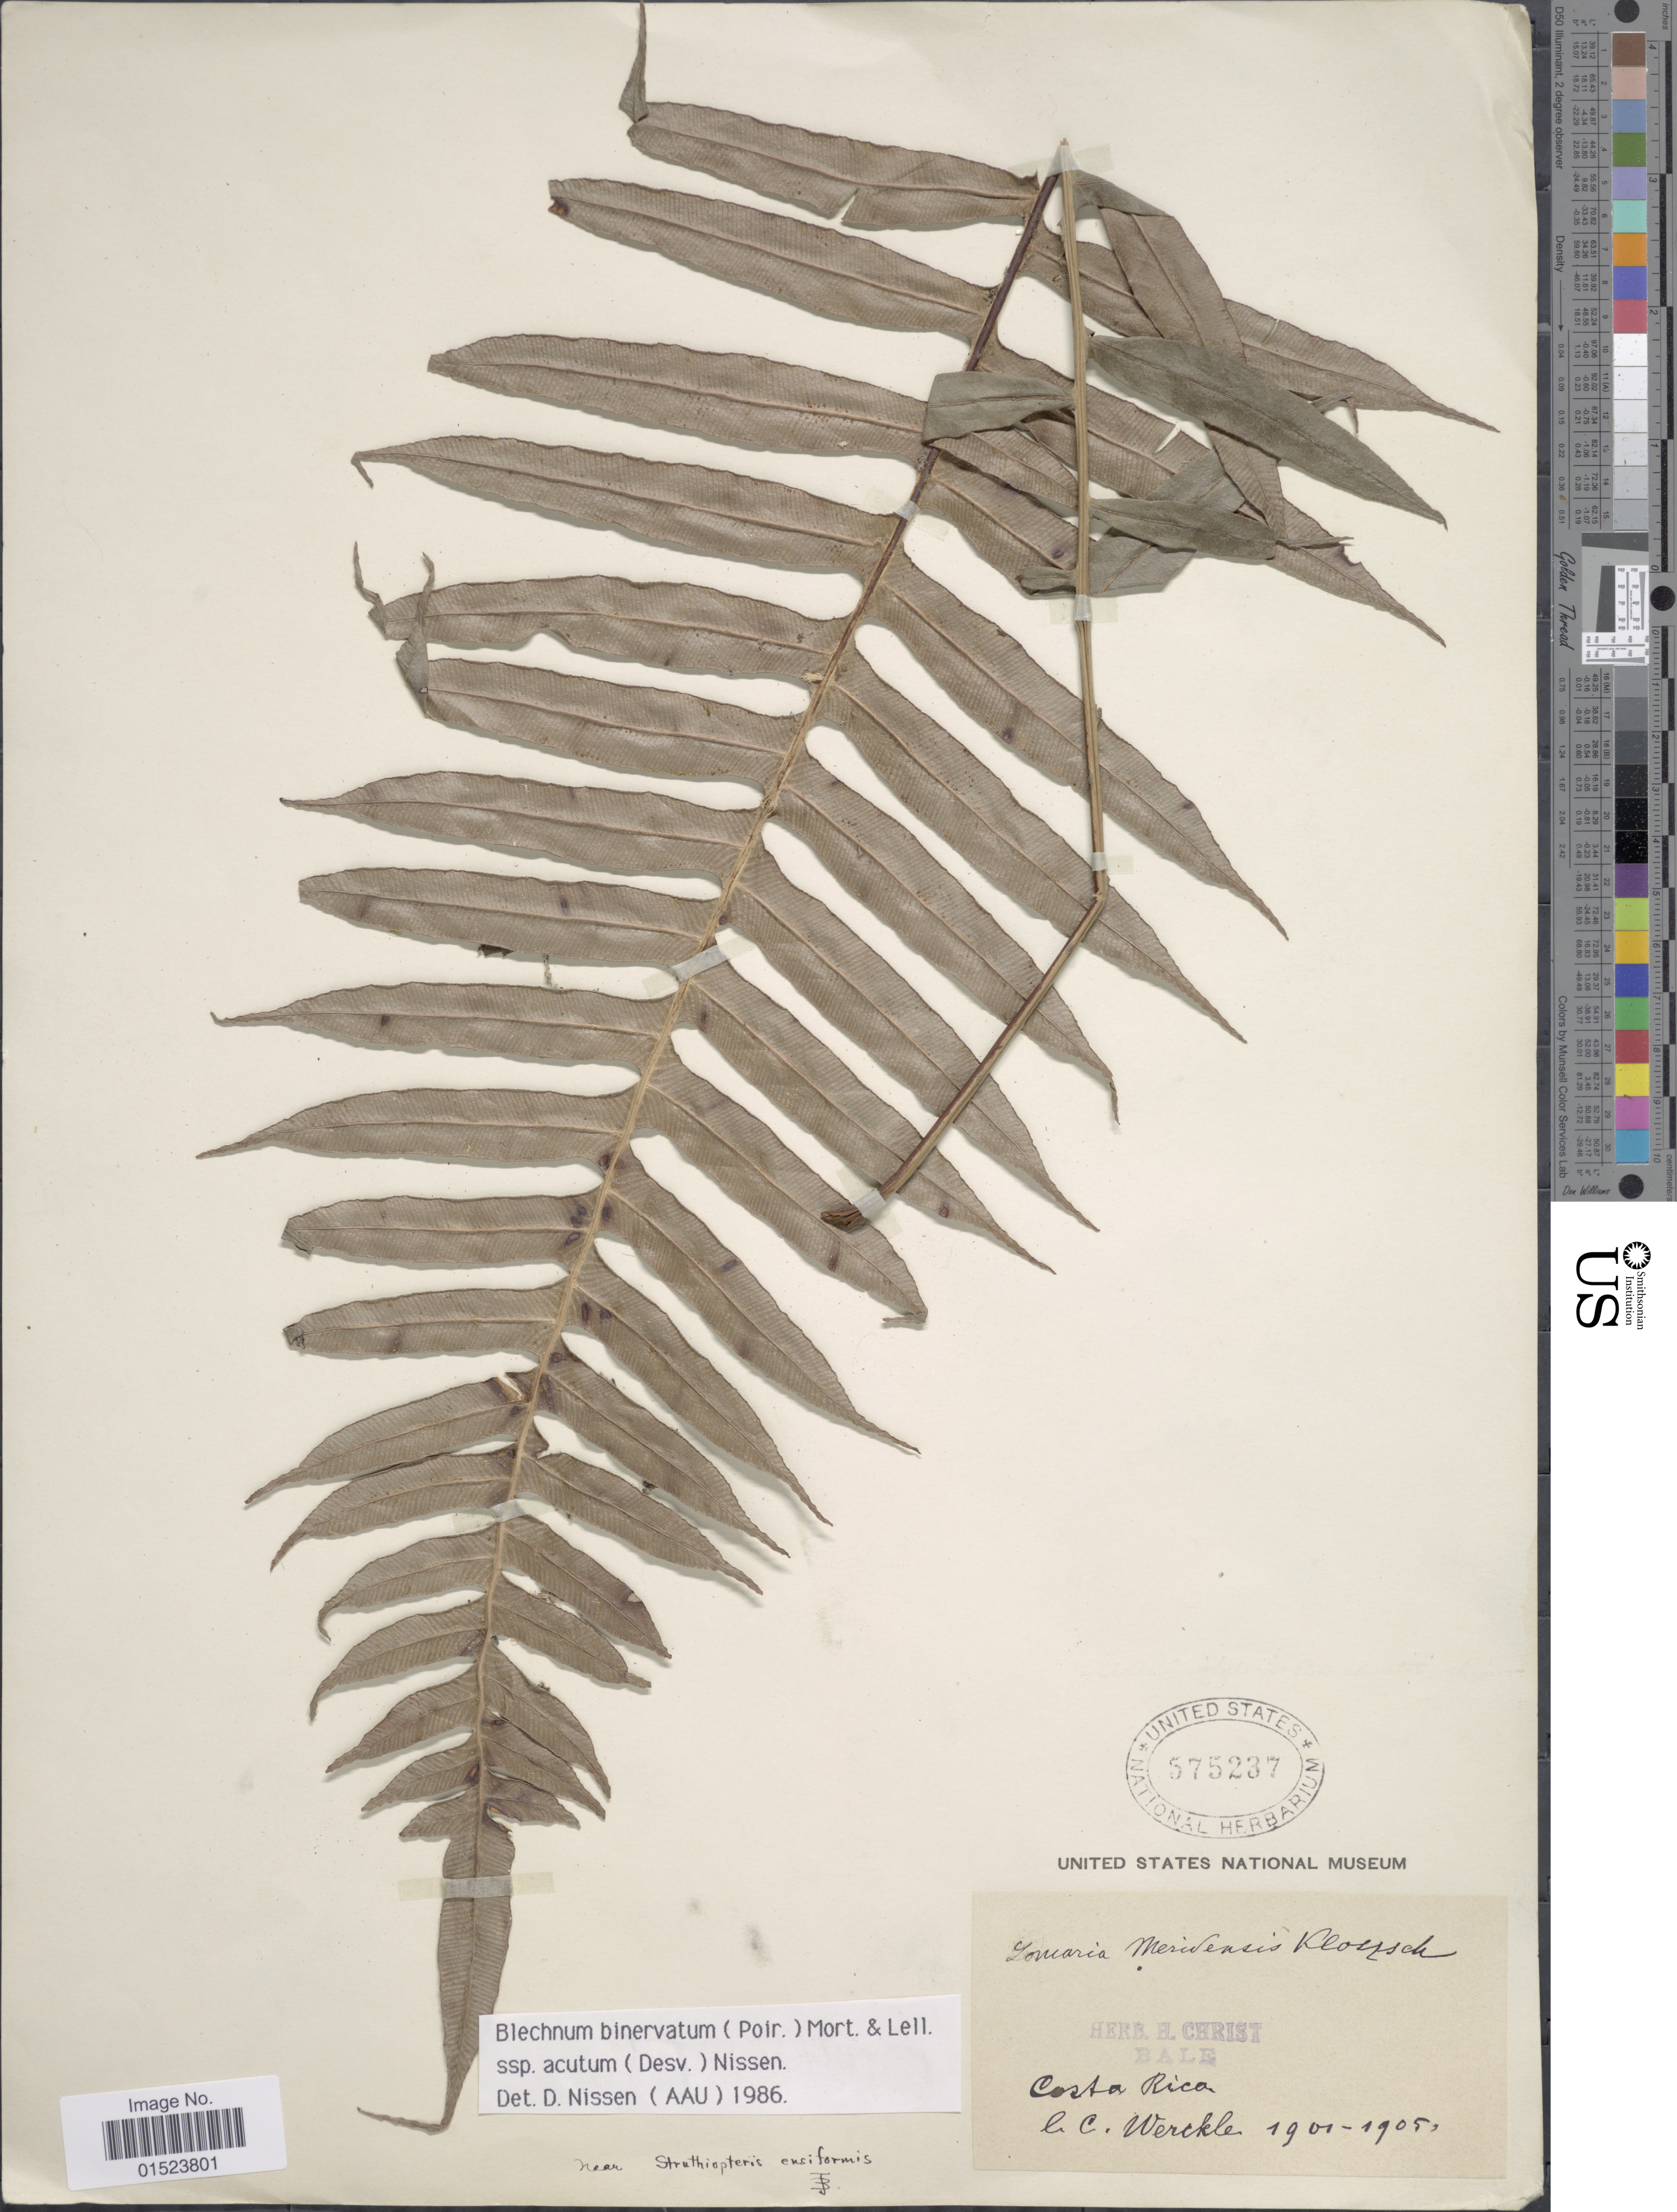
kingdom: Plantae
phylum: Tracheophyta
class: Polypodiopsida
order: Polypodiales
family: Blechnaceae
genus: Blechnum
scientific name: Blechnum ensiforme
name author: (Liebm.) C. Chr.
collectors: C. C Wercklé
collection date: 1901/1905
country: Costa Rica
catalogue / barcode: US 575237